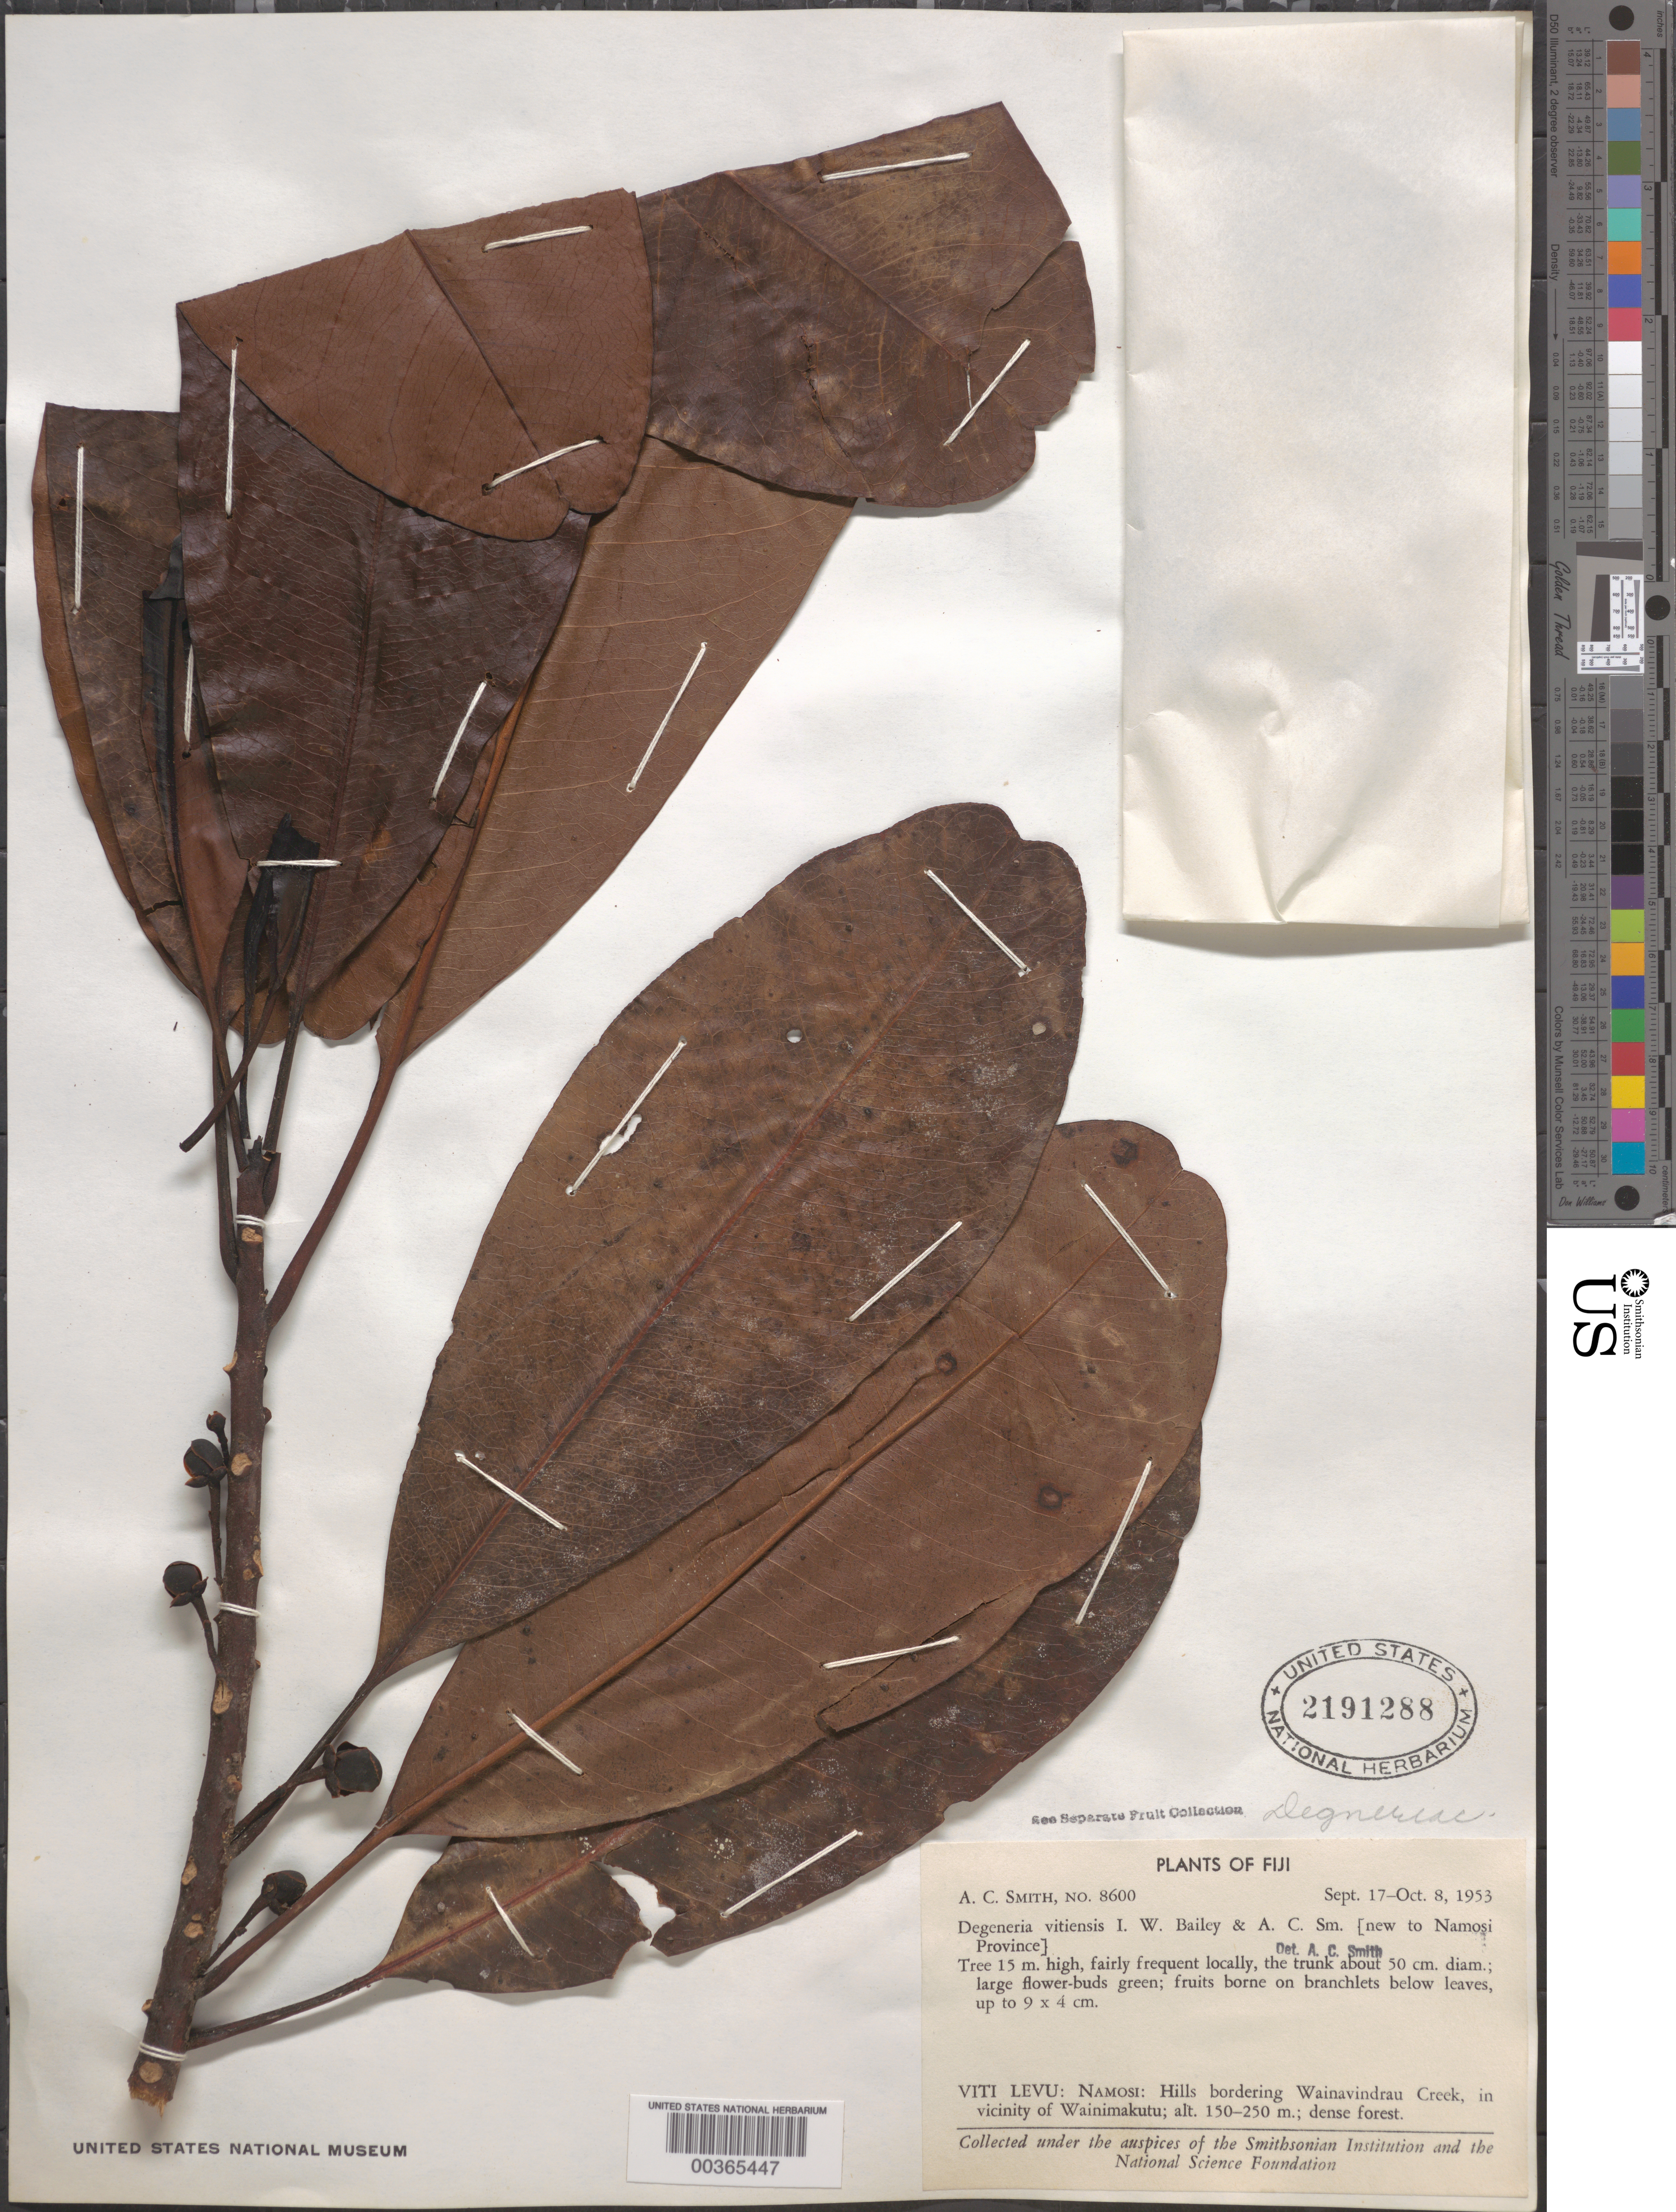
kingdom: Plantae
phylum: Tracheophyta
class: Magnoliopsida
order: Magnoliales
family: Degeneriaceae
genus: Degeneria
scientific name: Degeneria vitiensis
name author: L.W. Bailey & A.C. Sm.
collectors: A. C. Smith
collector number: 8600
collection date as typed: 17 Sep 1953 to 08 Oct 1953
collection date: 1953-09-17/1953-10-08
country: Fiji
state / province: Central Division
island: Viti Levu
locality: Namosi Prov., wainavindrau creek, vicinity of wainimakutu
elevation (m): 150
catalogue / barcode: US 2191288